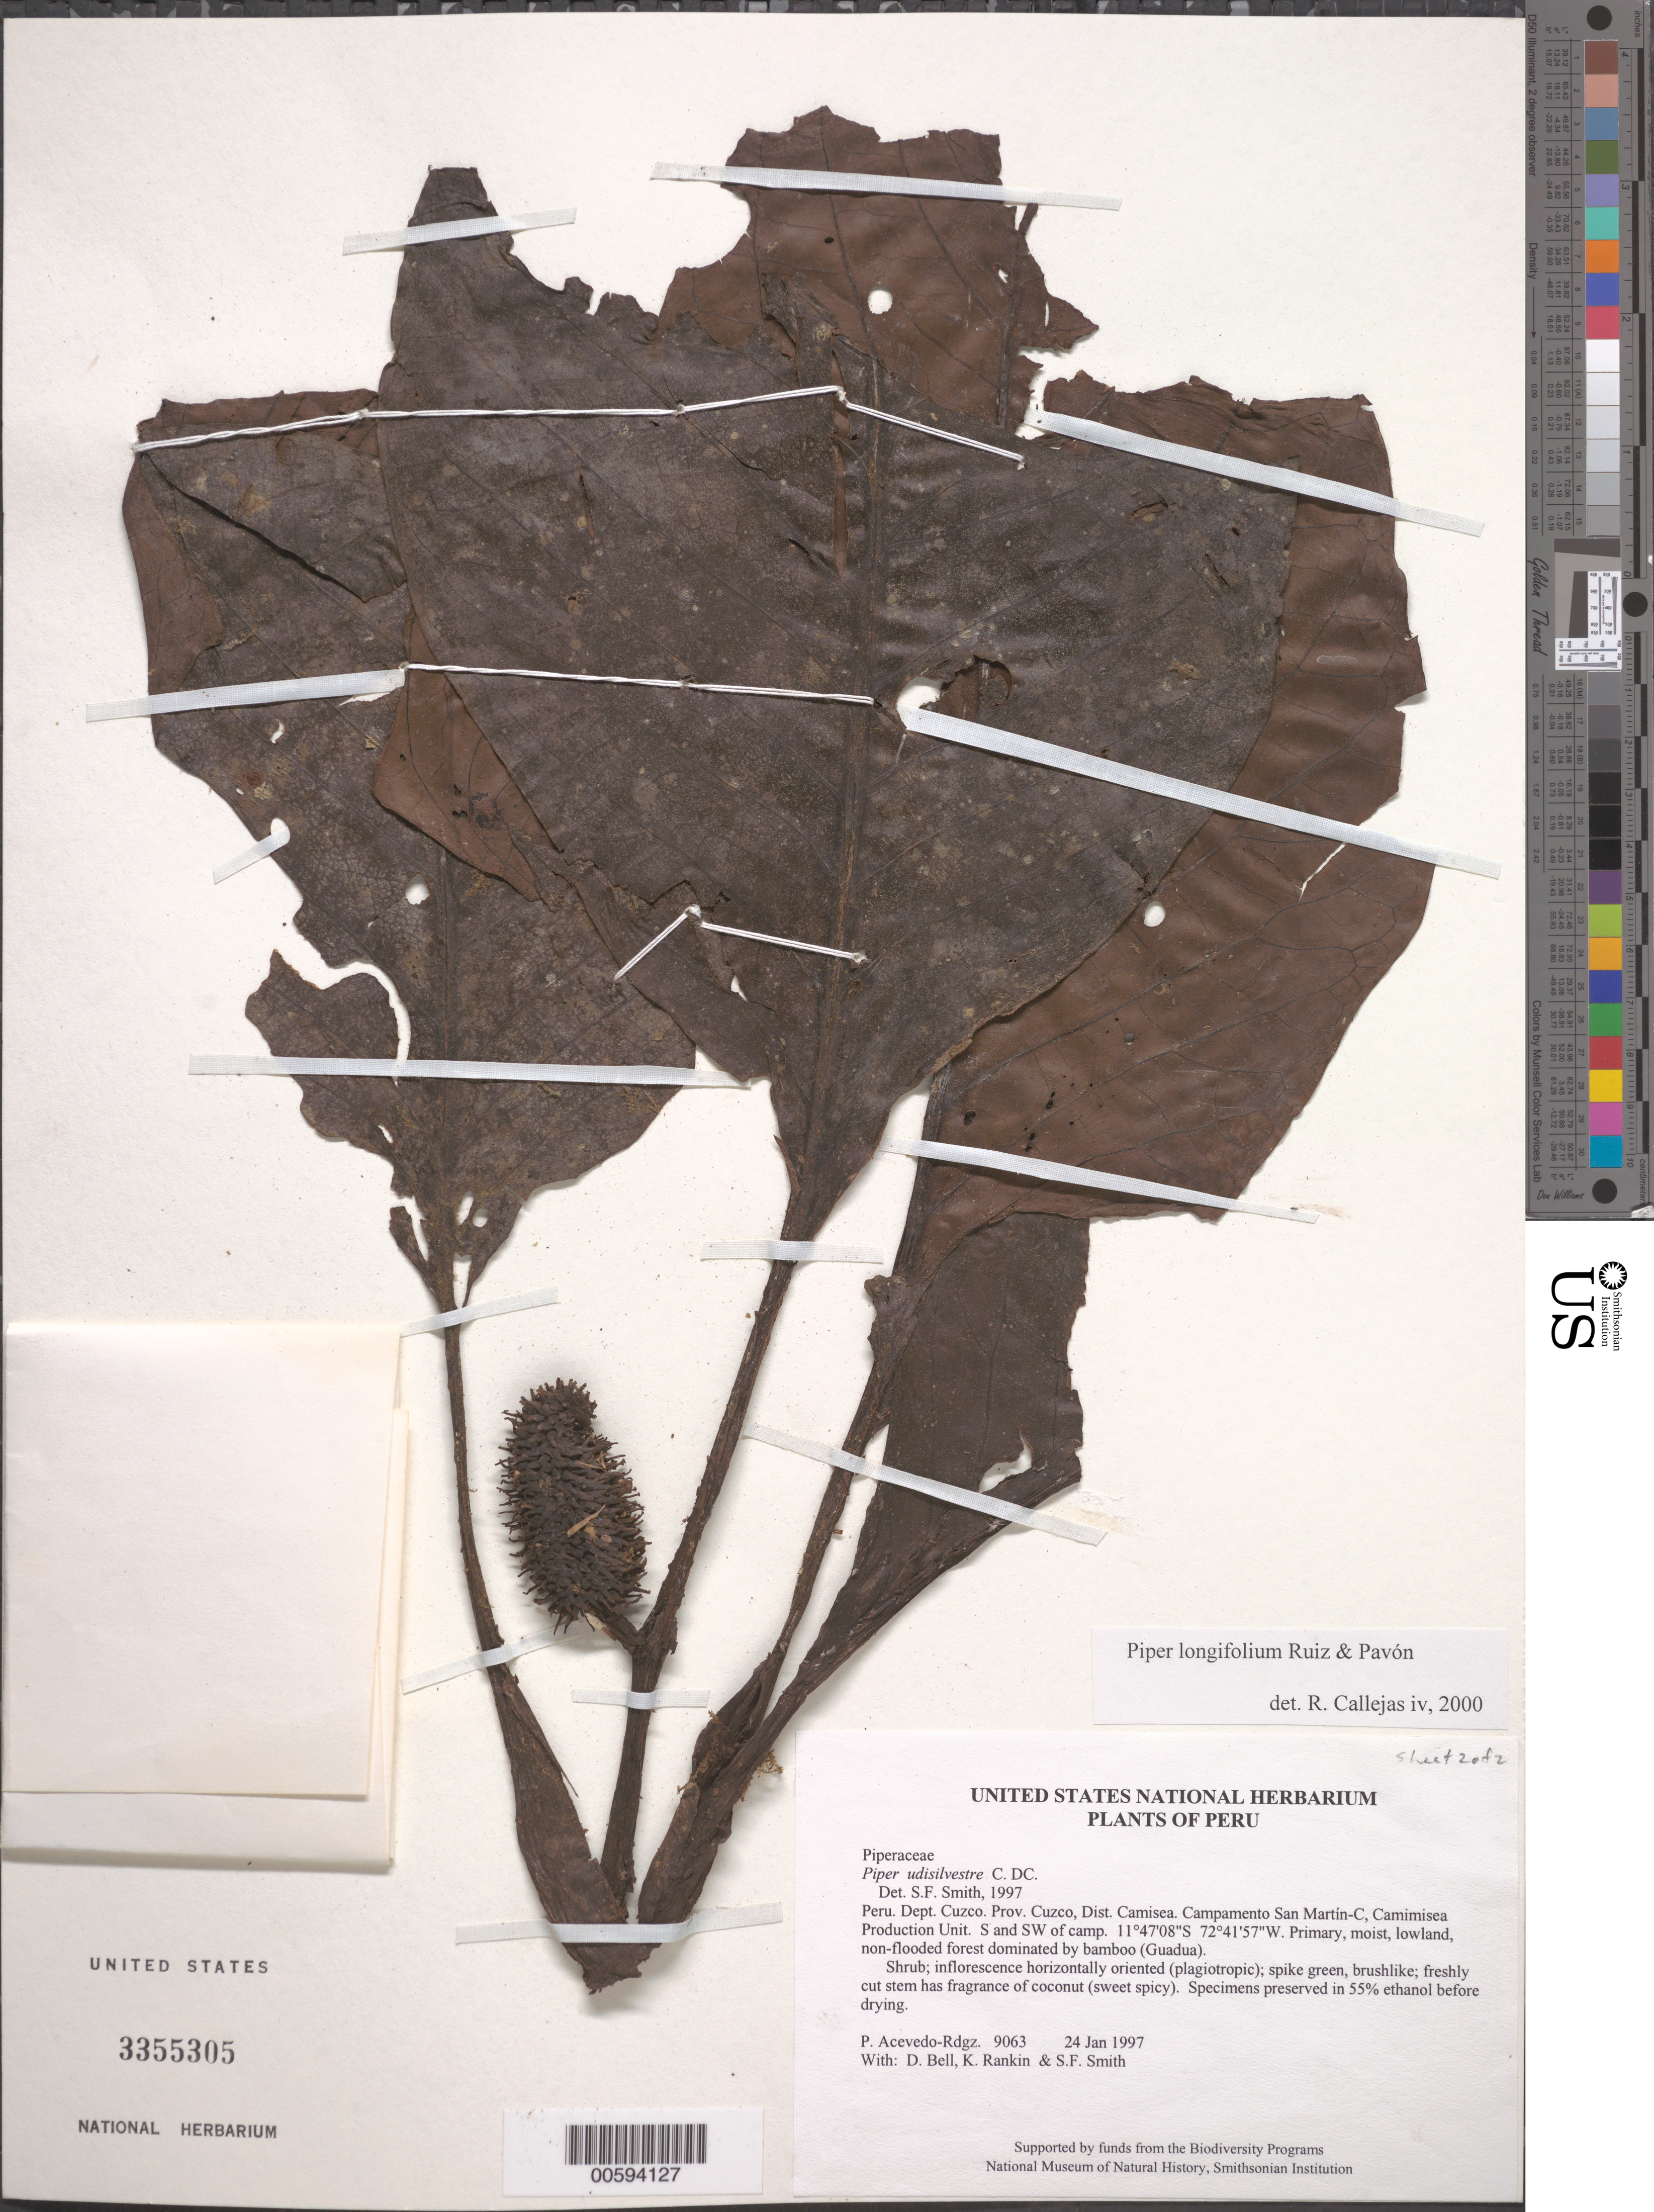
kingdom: Plantae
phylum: Tracheophyta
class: Magnoliopsida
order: Piperales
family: Piperaceae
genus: Piper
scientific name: Piper longifolium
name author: Ruiz & Pav.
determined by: Callejas, Ricardo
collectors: P. Acevedo-Rodr., D. A. Bell, K. B. Rankin & S.F. Smith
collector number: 9063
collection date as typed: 24 Jan 1997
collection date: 1997-01-24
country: Peru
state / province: Cusco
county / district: Cusco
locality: Districto Camisea, Campamento San Martín-C, Camimisea Production Unit. S and SW of camp.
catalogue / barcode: US 3355305